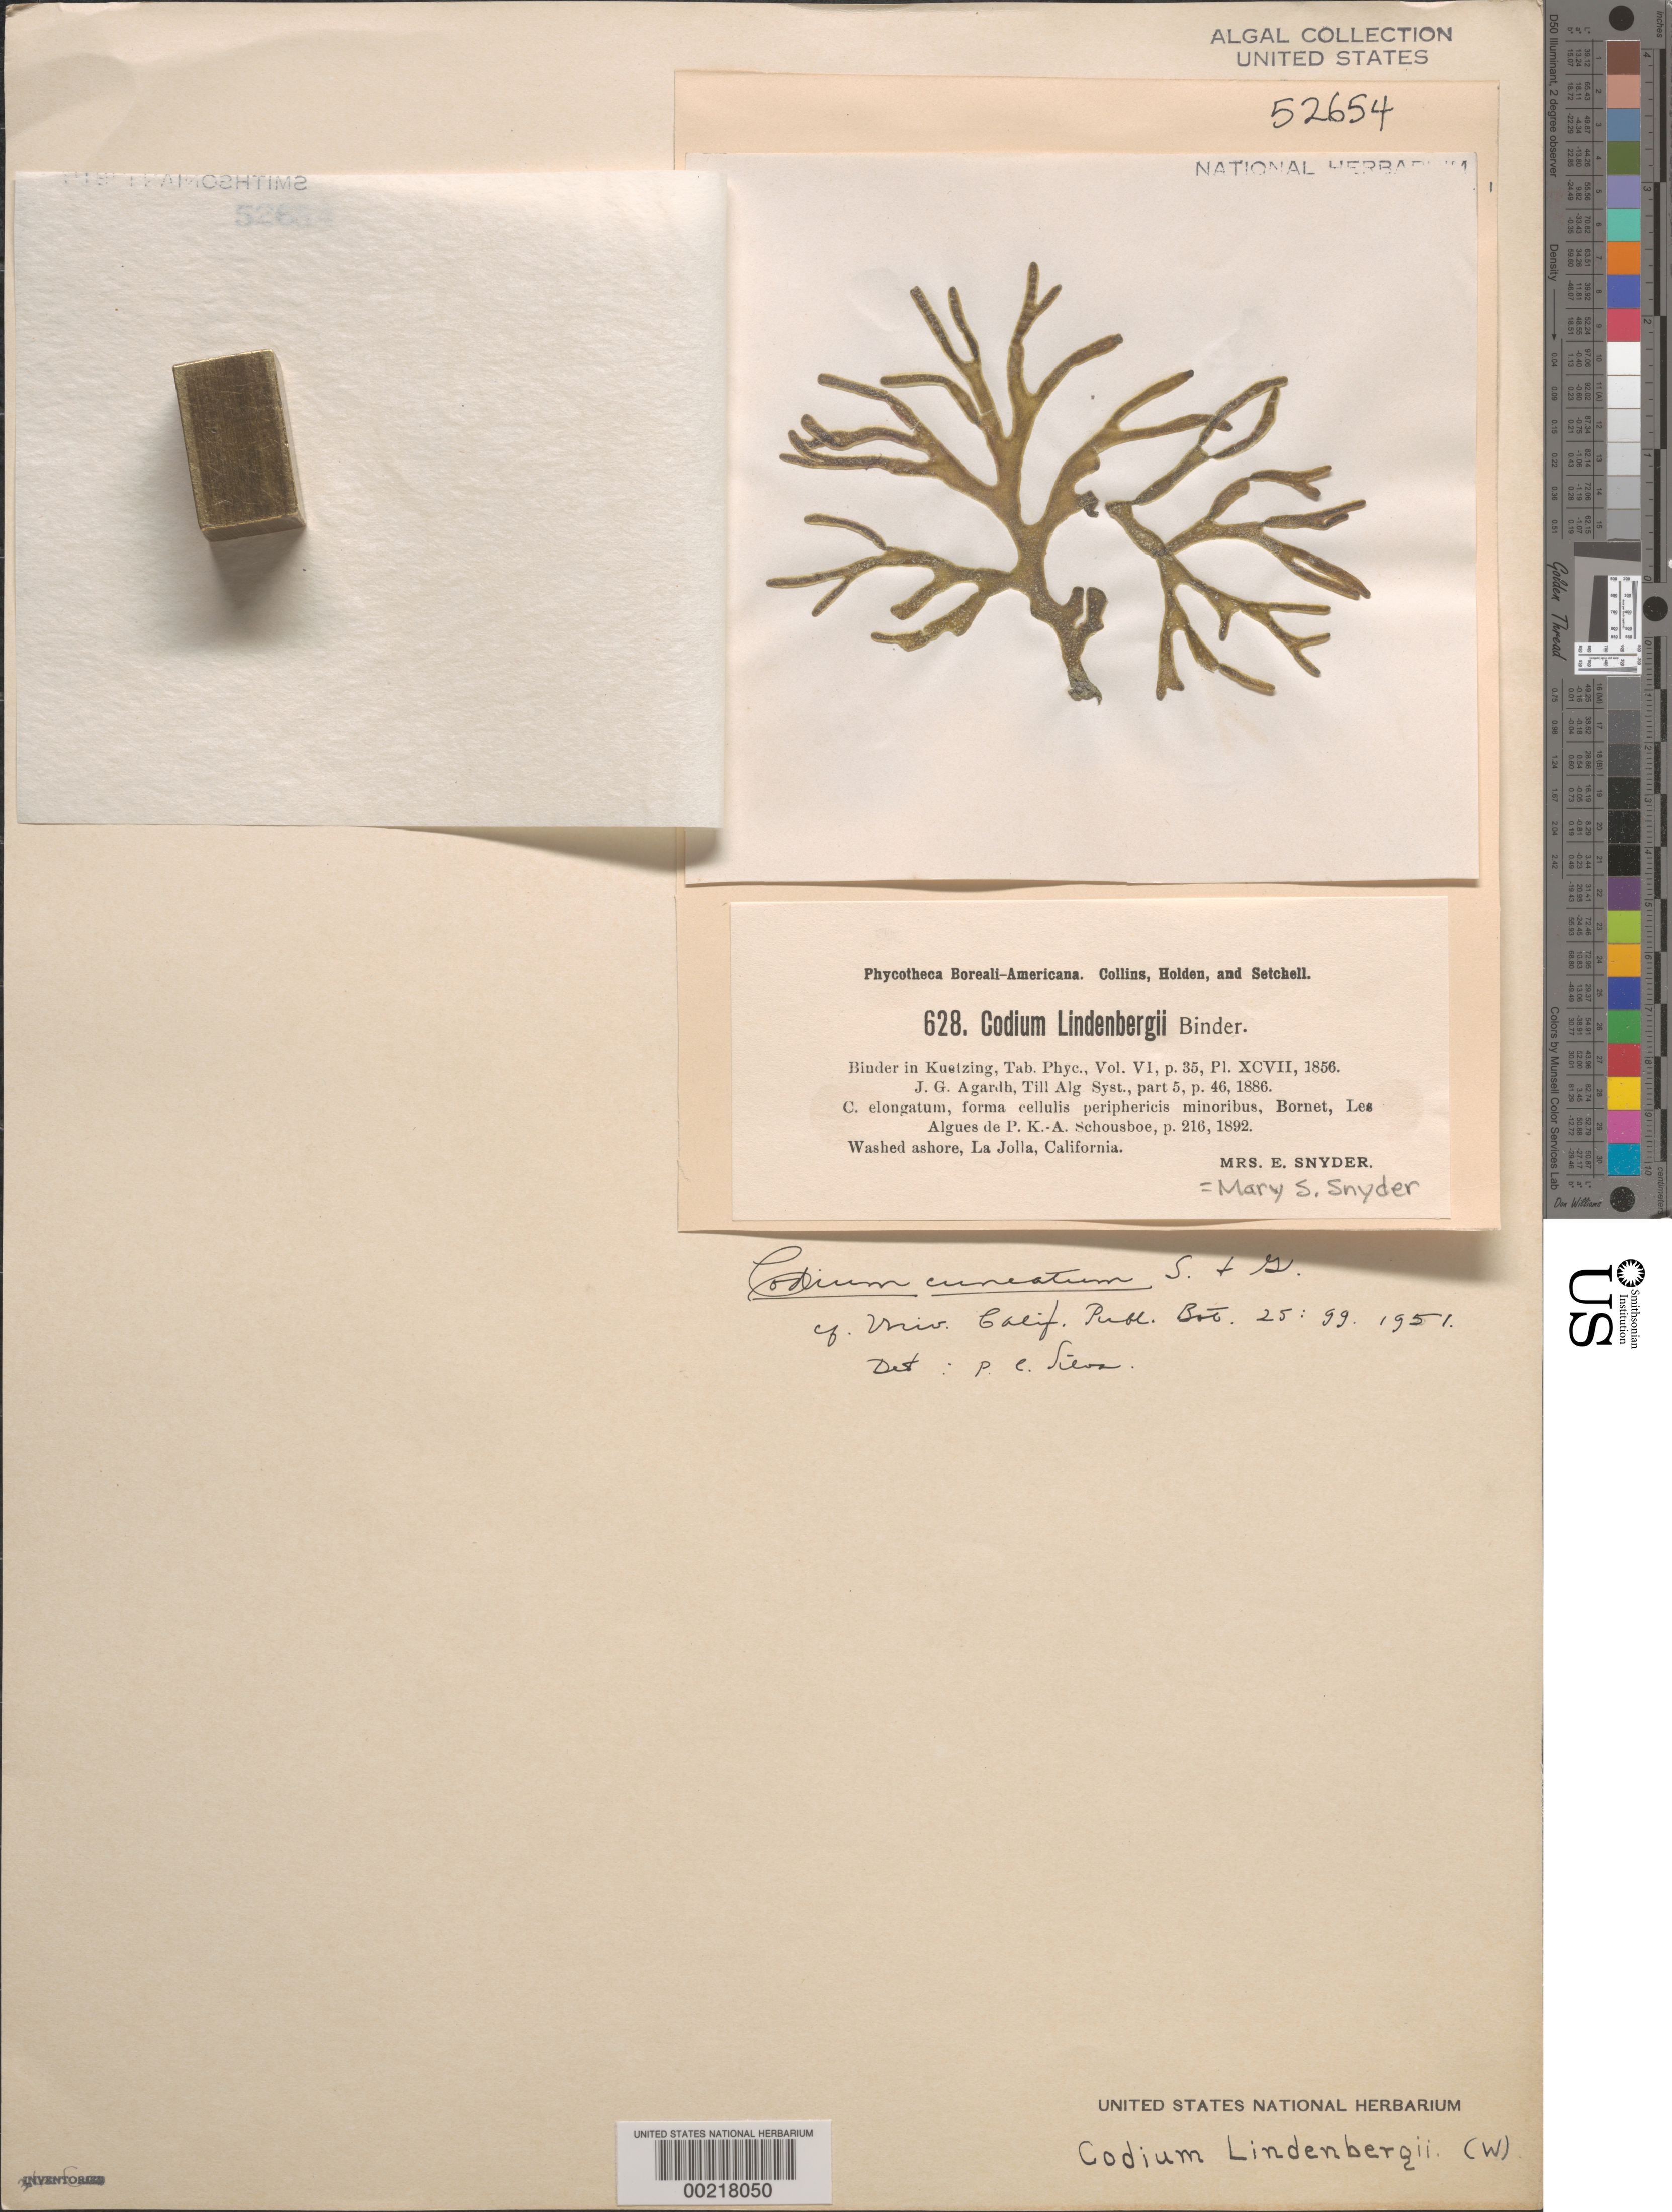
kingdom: Plantae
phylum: Chlorophyta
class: Ulvophyceae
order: Bryopsidales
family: Codiaceae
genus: Codium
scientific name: Codium simulans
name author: Setch. & N.L. Gardner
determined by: Algae name updating Project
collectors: M. Snyder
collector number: PB-A 628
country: United States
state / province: California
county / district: San Diego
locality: La Jolla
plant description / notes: Collins, Holden & Setchell, Phycotheca Boreali-Americana, as Codium lindenbergii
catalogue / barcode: US 52654